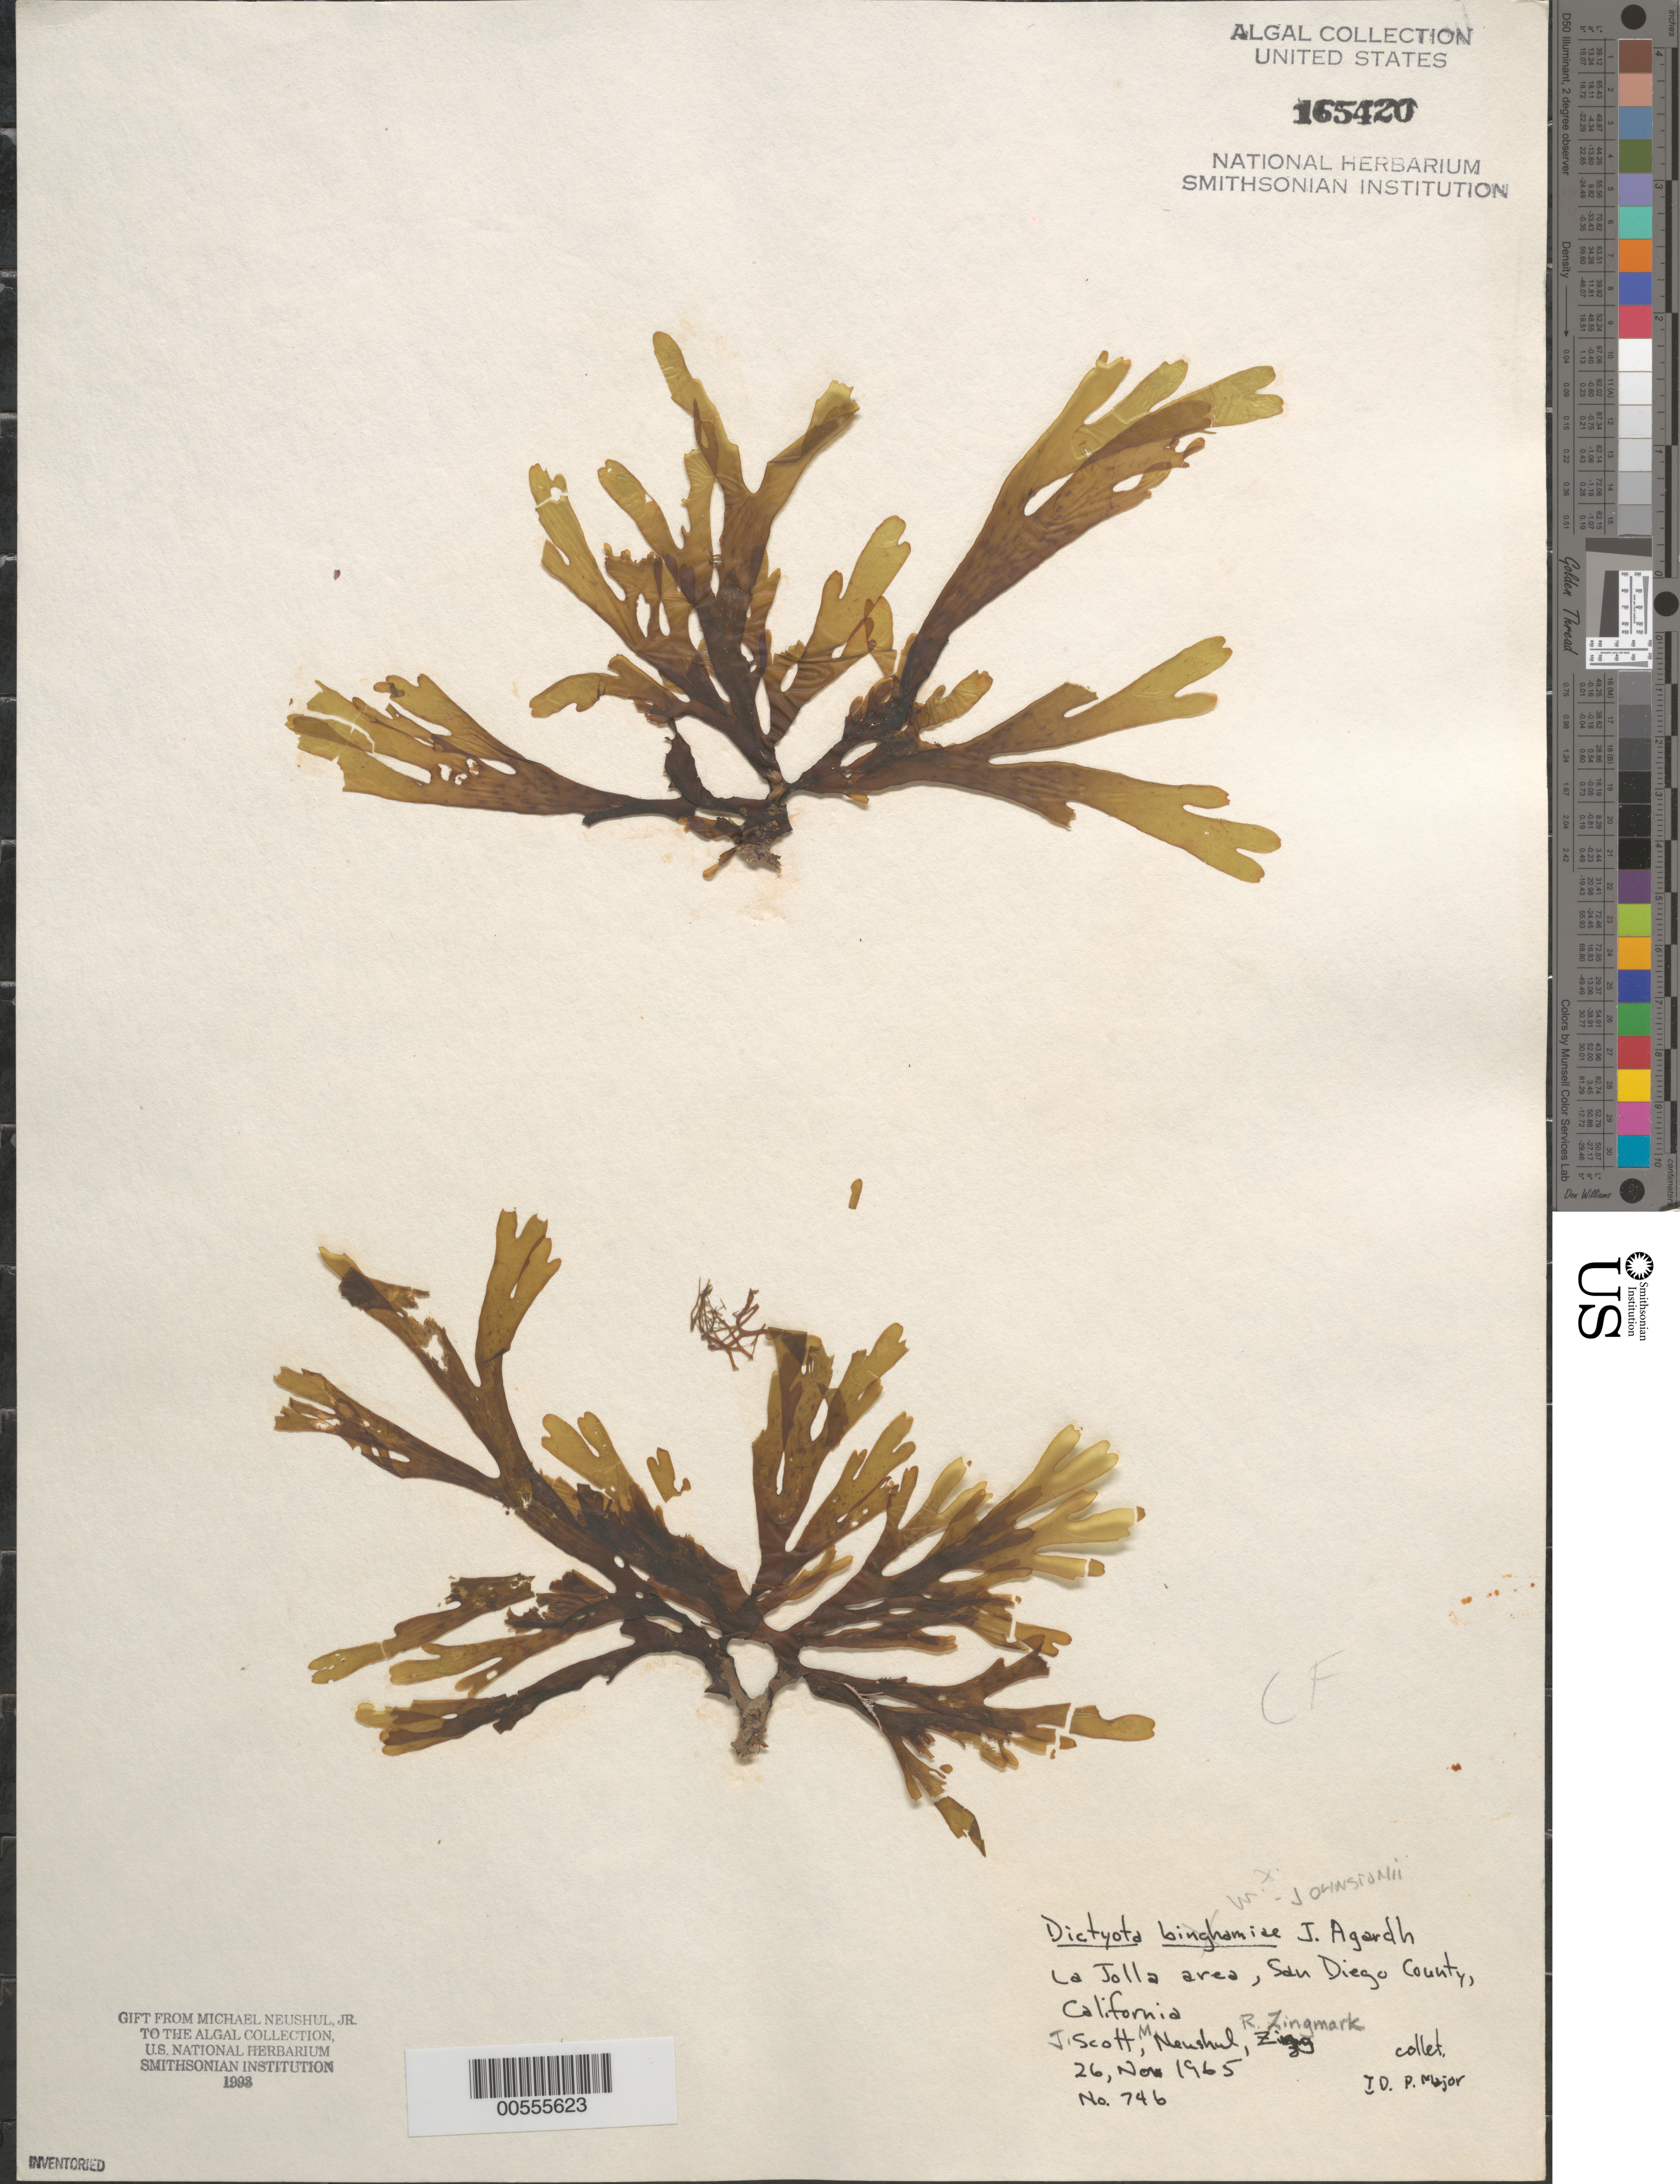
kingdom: Chromista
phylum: Ochrophyta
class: Phaeophyceae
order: Dictyotales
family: Dictyotaceae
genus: Dictyota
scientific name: Dictyota johnstonii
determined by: Major, P. F.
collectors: J. Scott, R. Zingmark & M. Neushul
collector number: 74b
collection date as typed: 26 Nov 1965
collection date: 1965-11-26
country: United States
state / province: California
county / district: San Diego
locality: La Jolla area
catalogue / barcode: US 165420